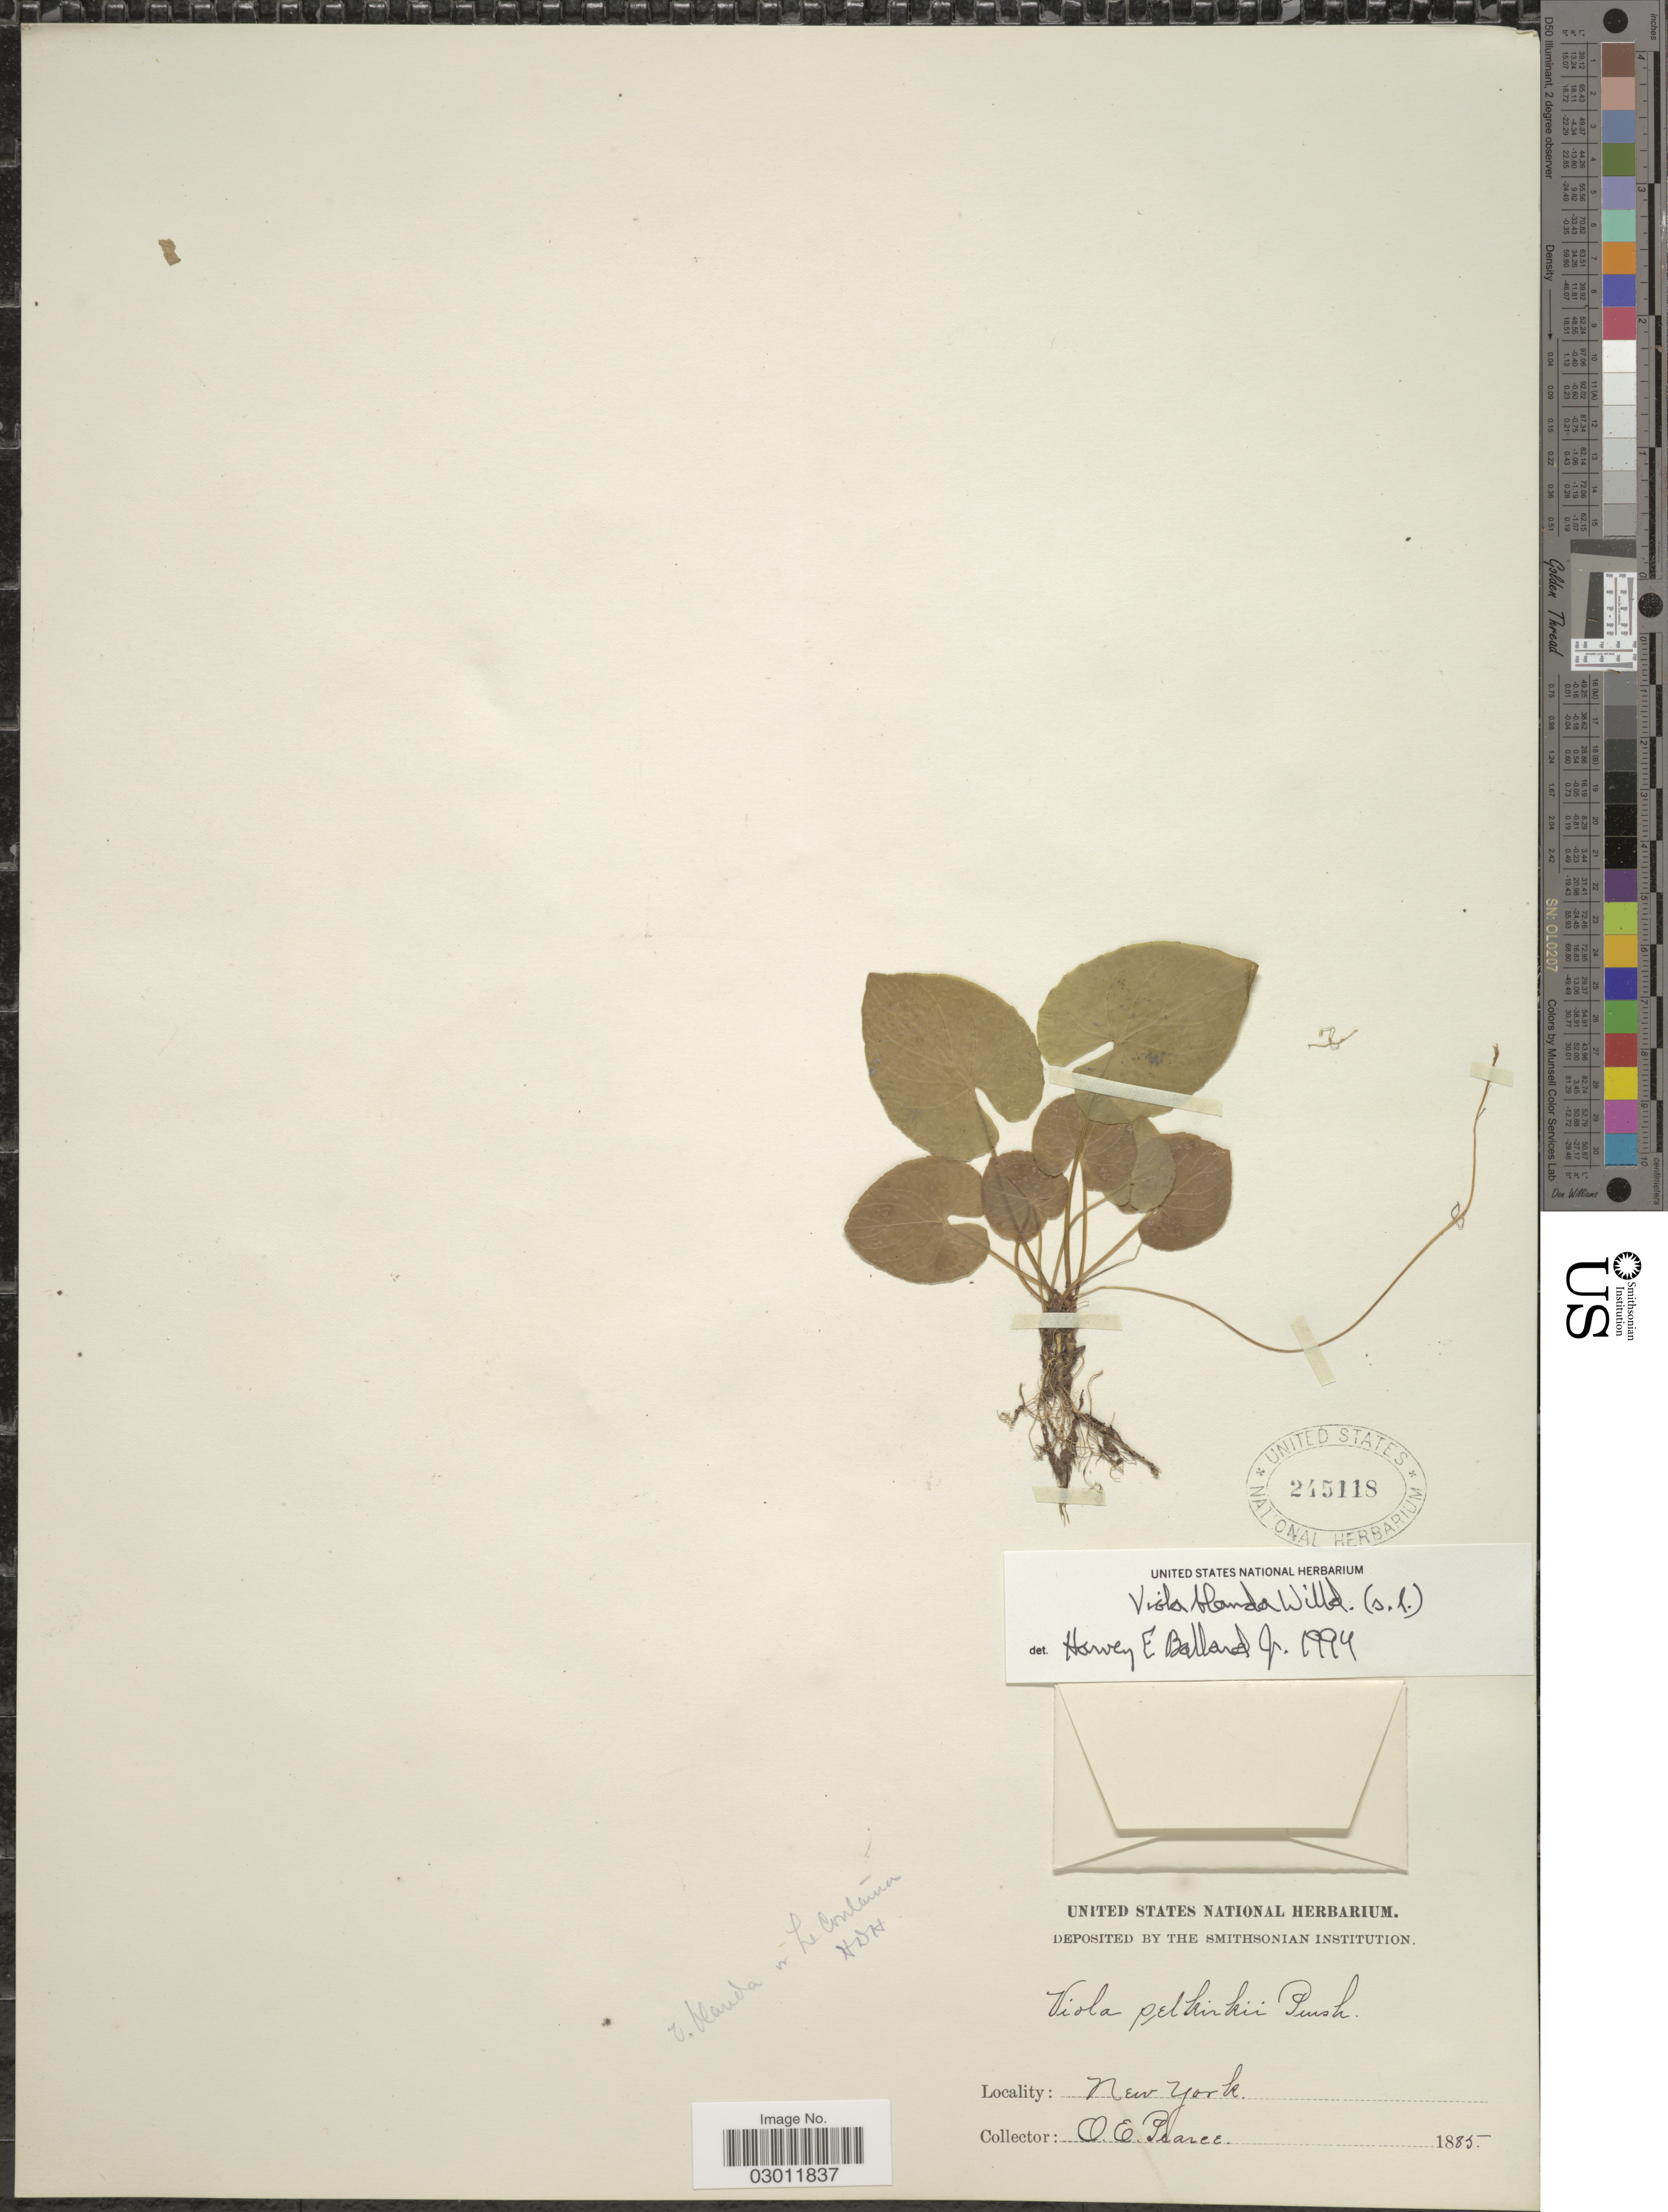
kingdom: Plantae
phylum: Tracheophyta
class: Magnoliopsida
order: Malpighiales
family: Violaceae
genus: Viola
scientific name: Viola blanda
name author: Willd.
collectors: O. E. Pearce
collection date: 1885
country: United States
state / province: New York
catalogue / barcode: US 245118